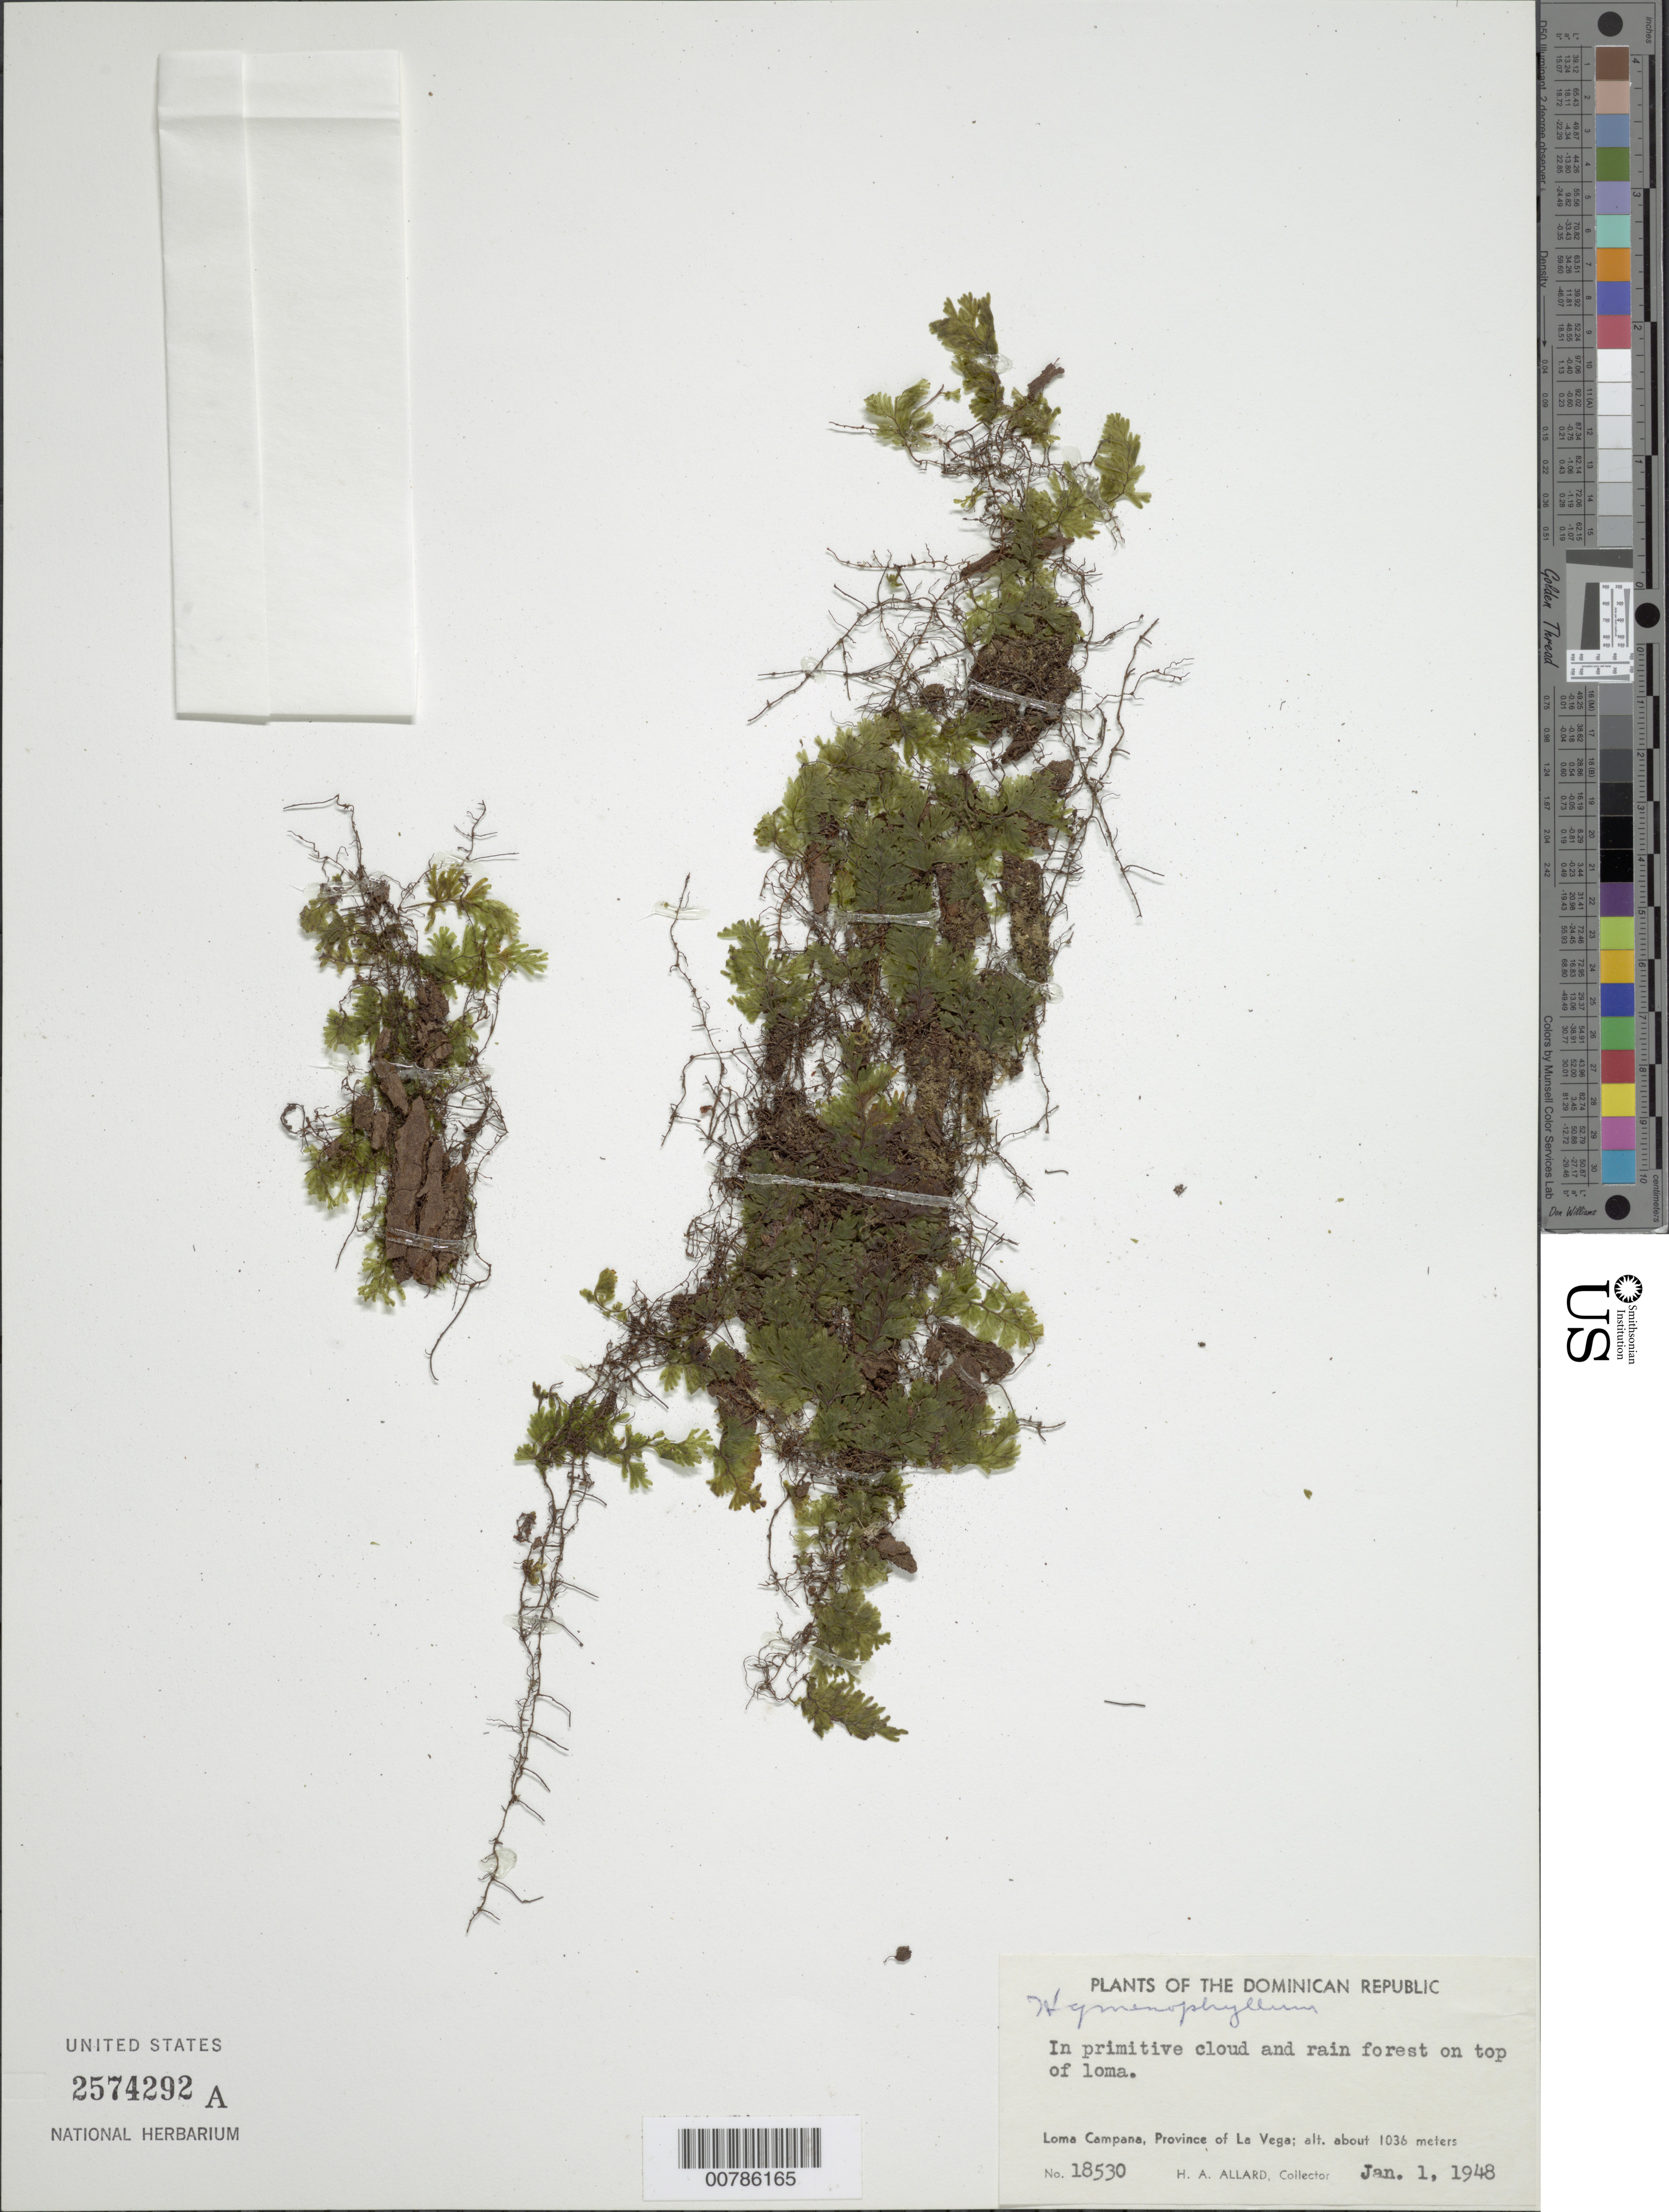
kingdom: Plantae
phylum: Tracheophyta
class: Polypodiopsida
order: Hymenophyllales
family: Hymenophyllaceae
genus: Hymenophyllum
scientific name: Hymenophyllum sp.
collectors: H. A. Allard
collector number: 18530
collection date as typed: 01 Jan 1948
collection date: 1948-01-01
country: Dominican Republic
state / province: La Vega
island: Hispaniola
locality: Loma Campana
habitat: In primitive cloud and rain forest on top of loma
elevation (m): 1036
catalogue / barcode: US 2574292A